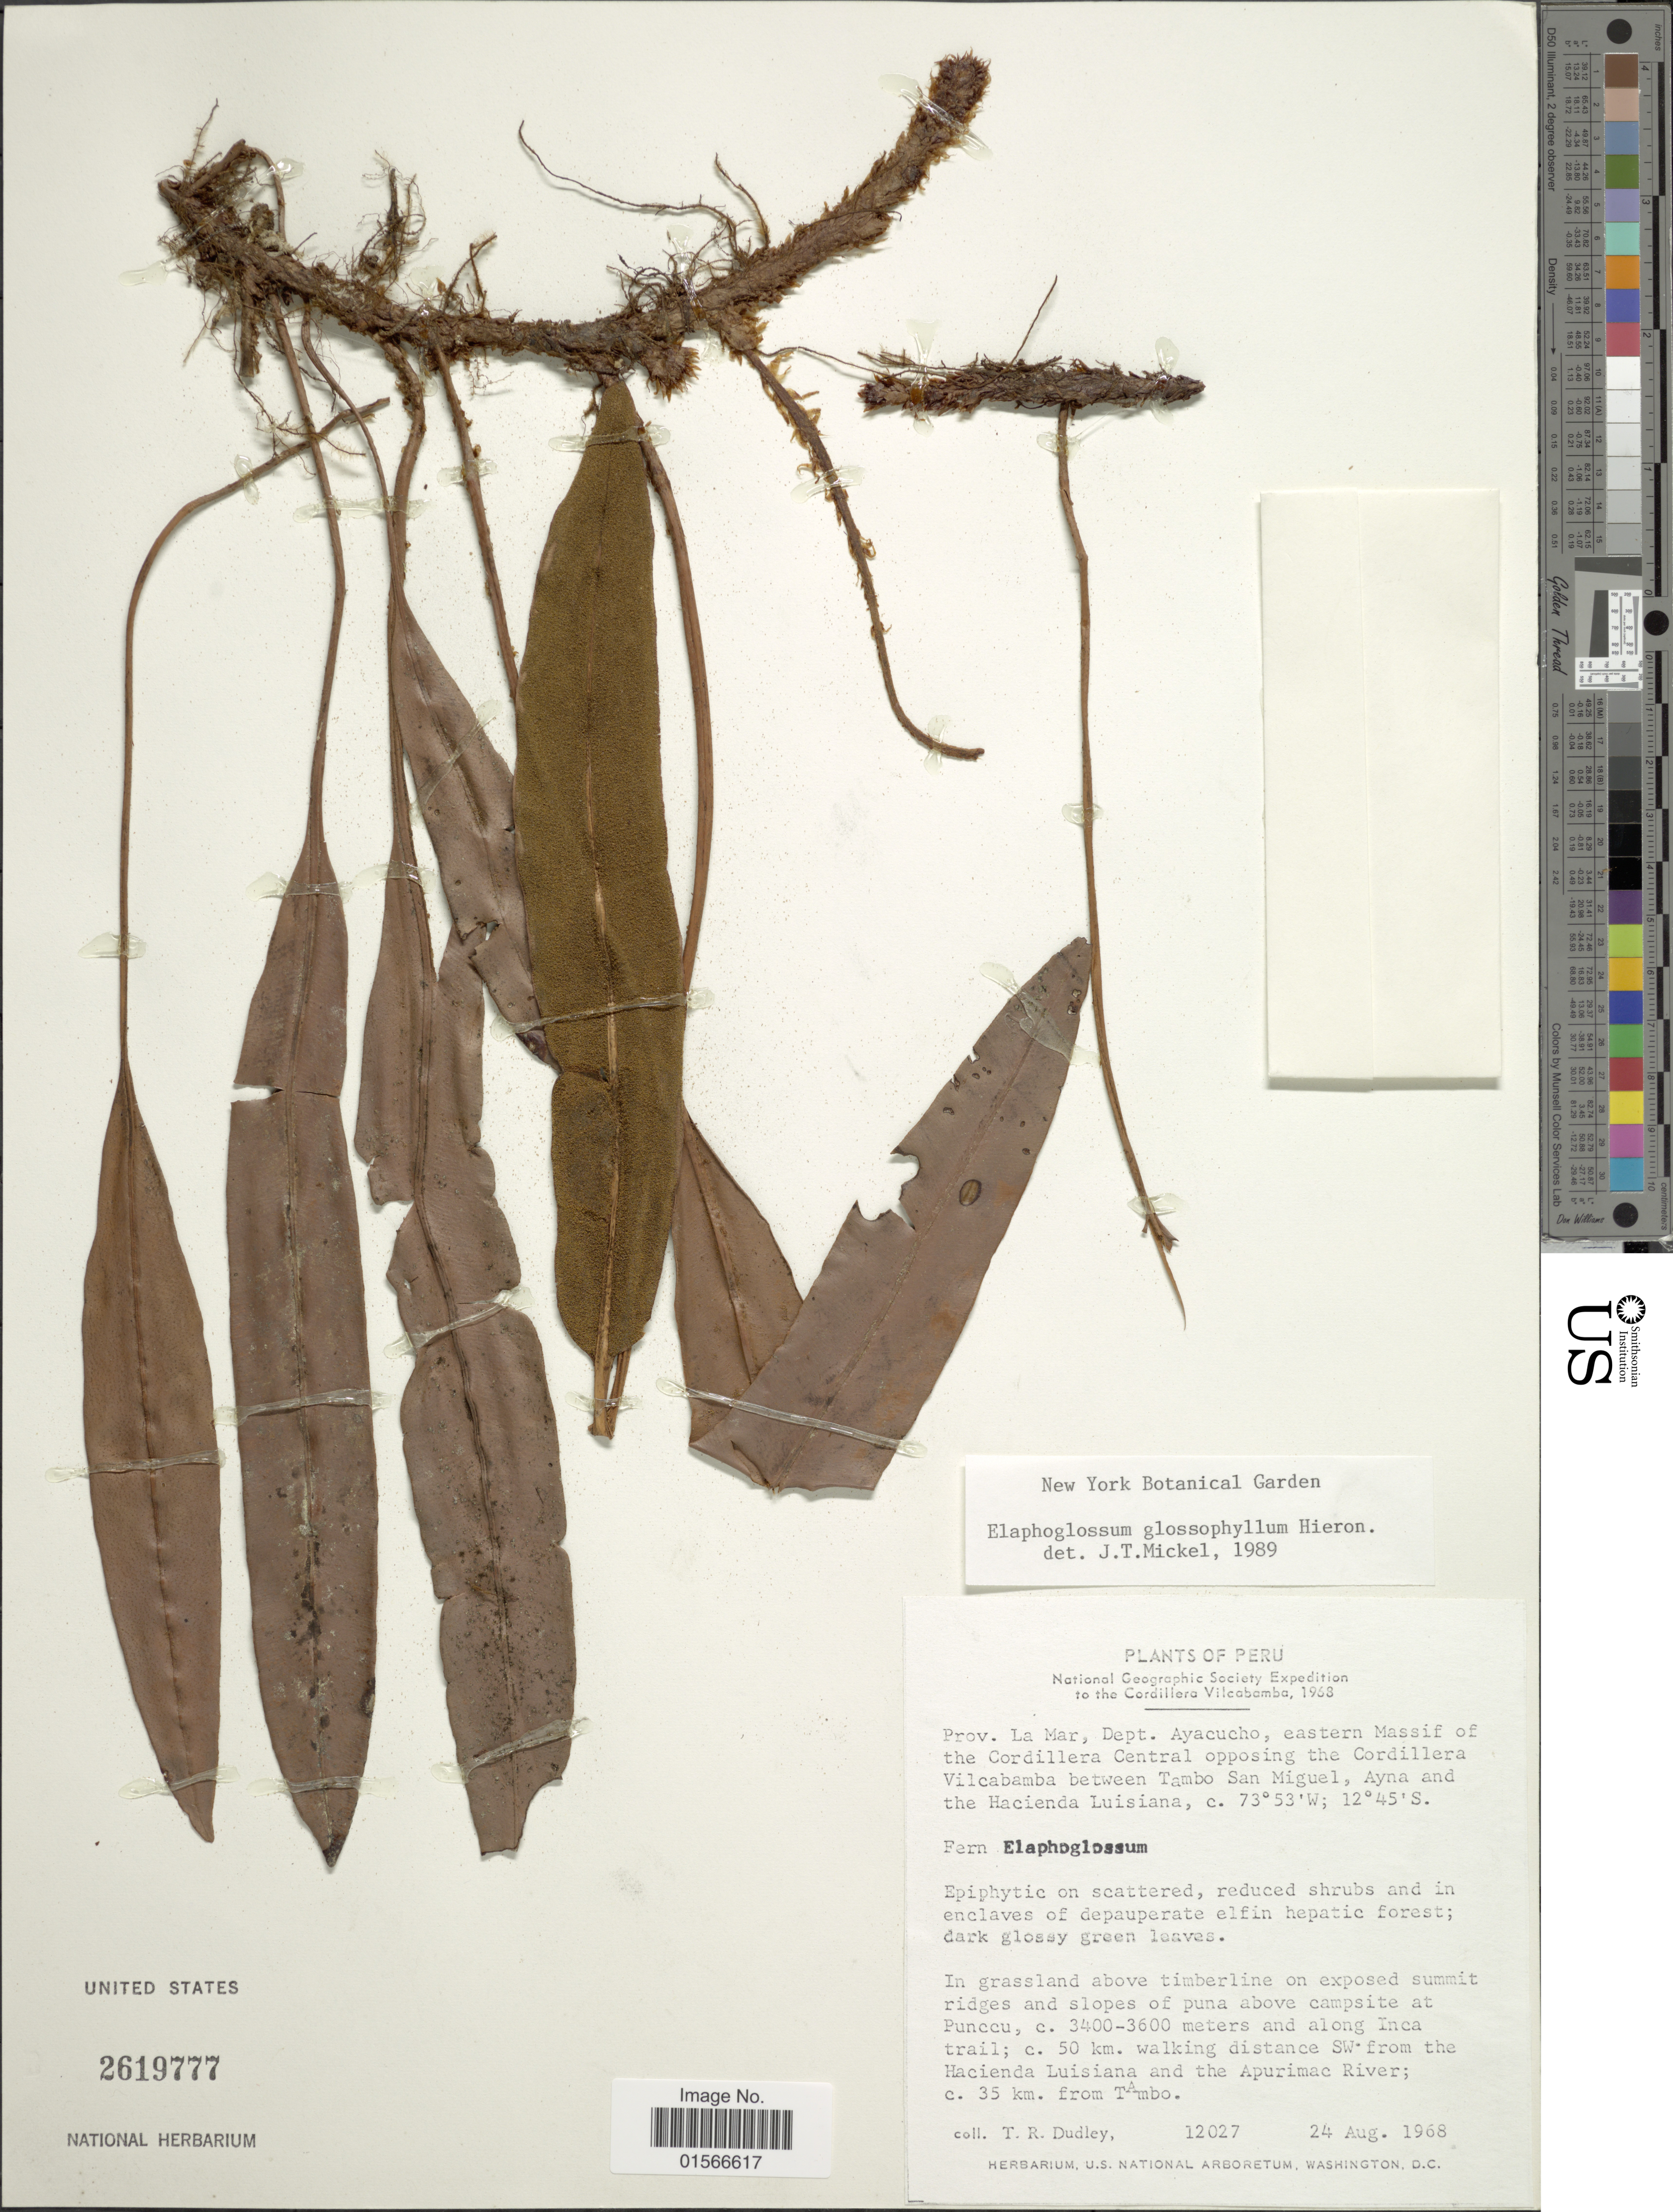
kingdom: Plantae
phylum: Tracheophyta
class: Polypodiopsida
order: Polypodiales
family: Dryopteridaceae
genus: Elaphoglossum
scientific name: Elaphoglossum glossophyllum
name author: Hieron.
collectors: T. R. Dudley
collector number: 12027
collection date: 1968-08-24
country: Peru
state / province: Ayacucho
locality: Prov. La Mar, Dept Ayacuchi, eastern Massif of the Cordillera Central opposing the Cordillera Vilcabamba between Tambo San Miguel, Ayna and the Hacienda Luisiana, In grassland above timberline on exposed summit ridges and slopes of puna above campsite at Punccu, and along Inca trail; c. 50 km walking distance SW from the Hacienda Luisiana and the Apurimac River; c. 35 km from Tambo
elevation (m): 3400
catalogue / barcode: US 2619777